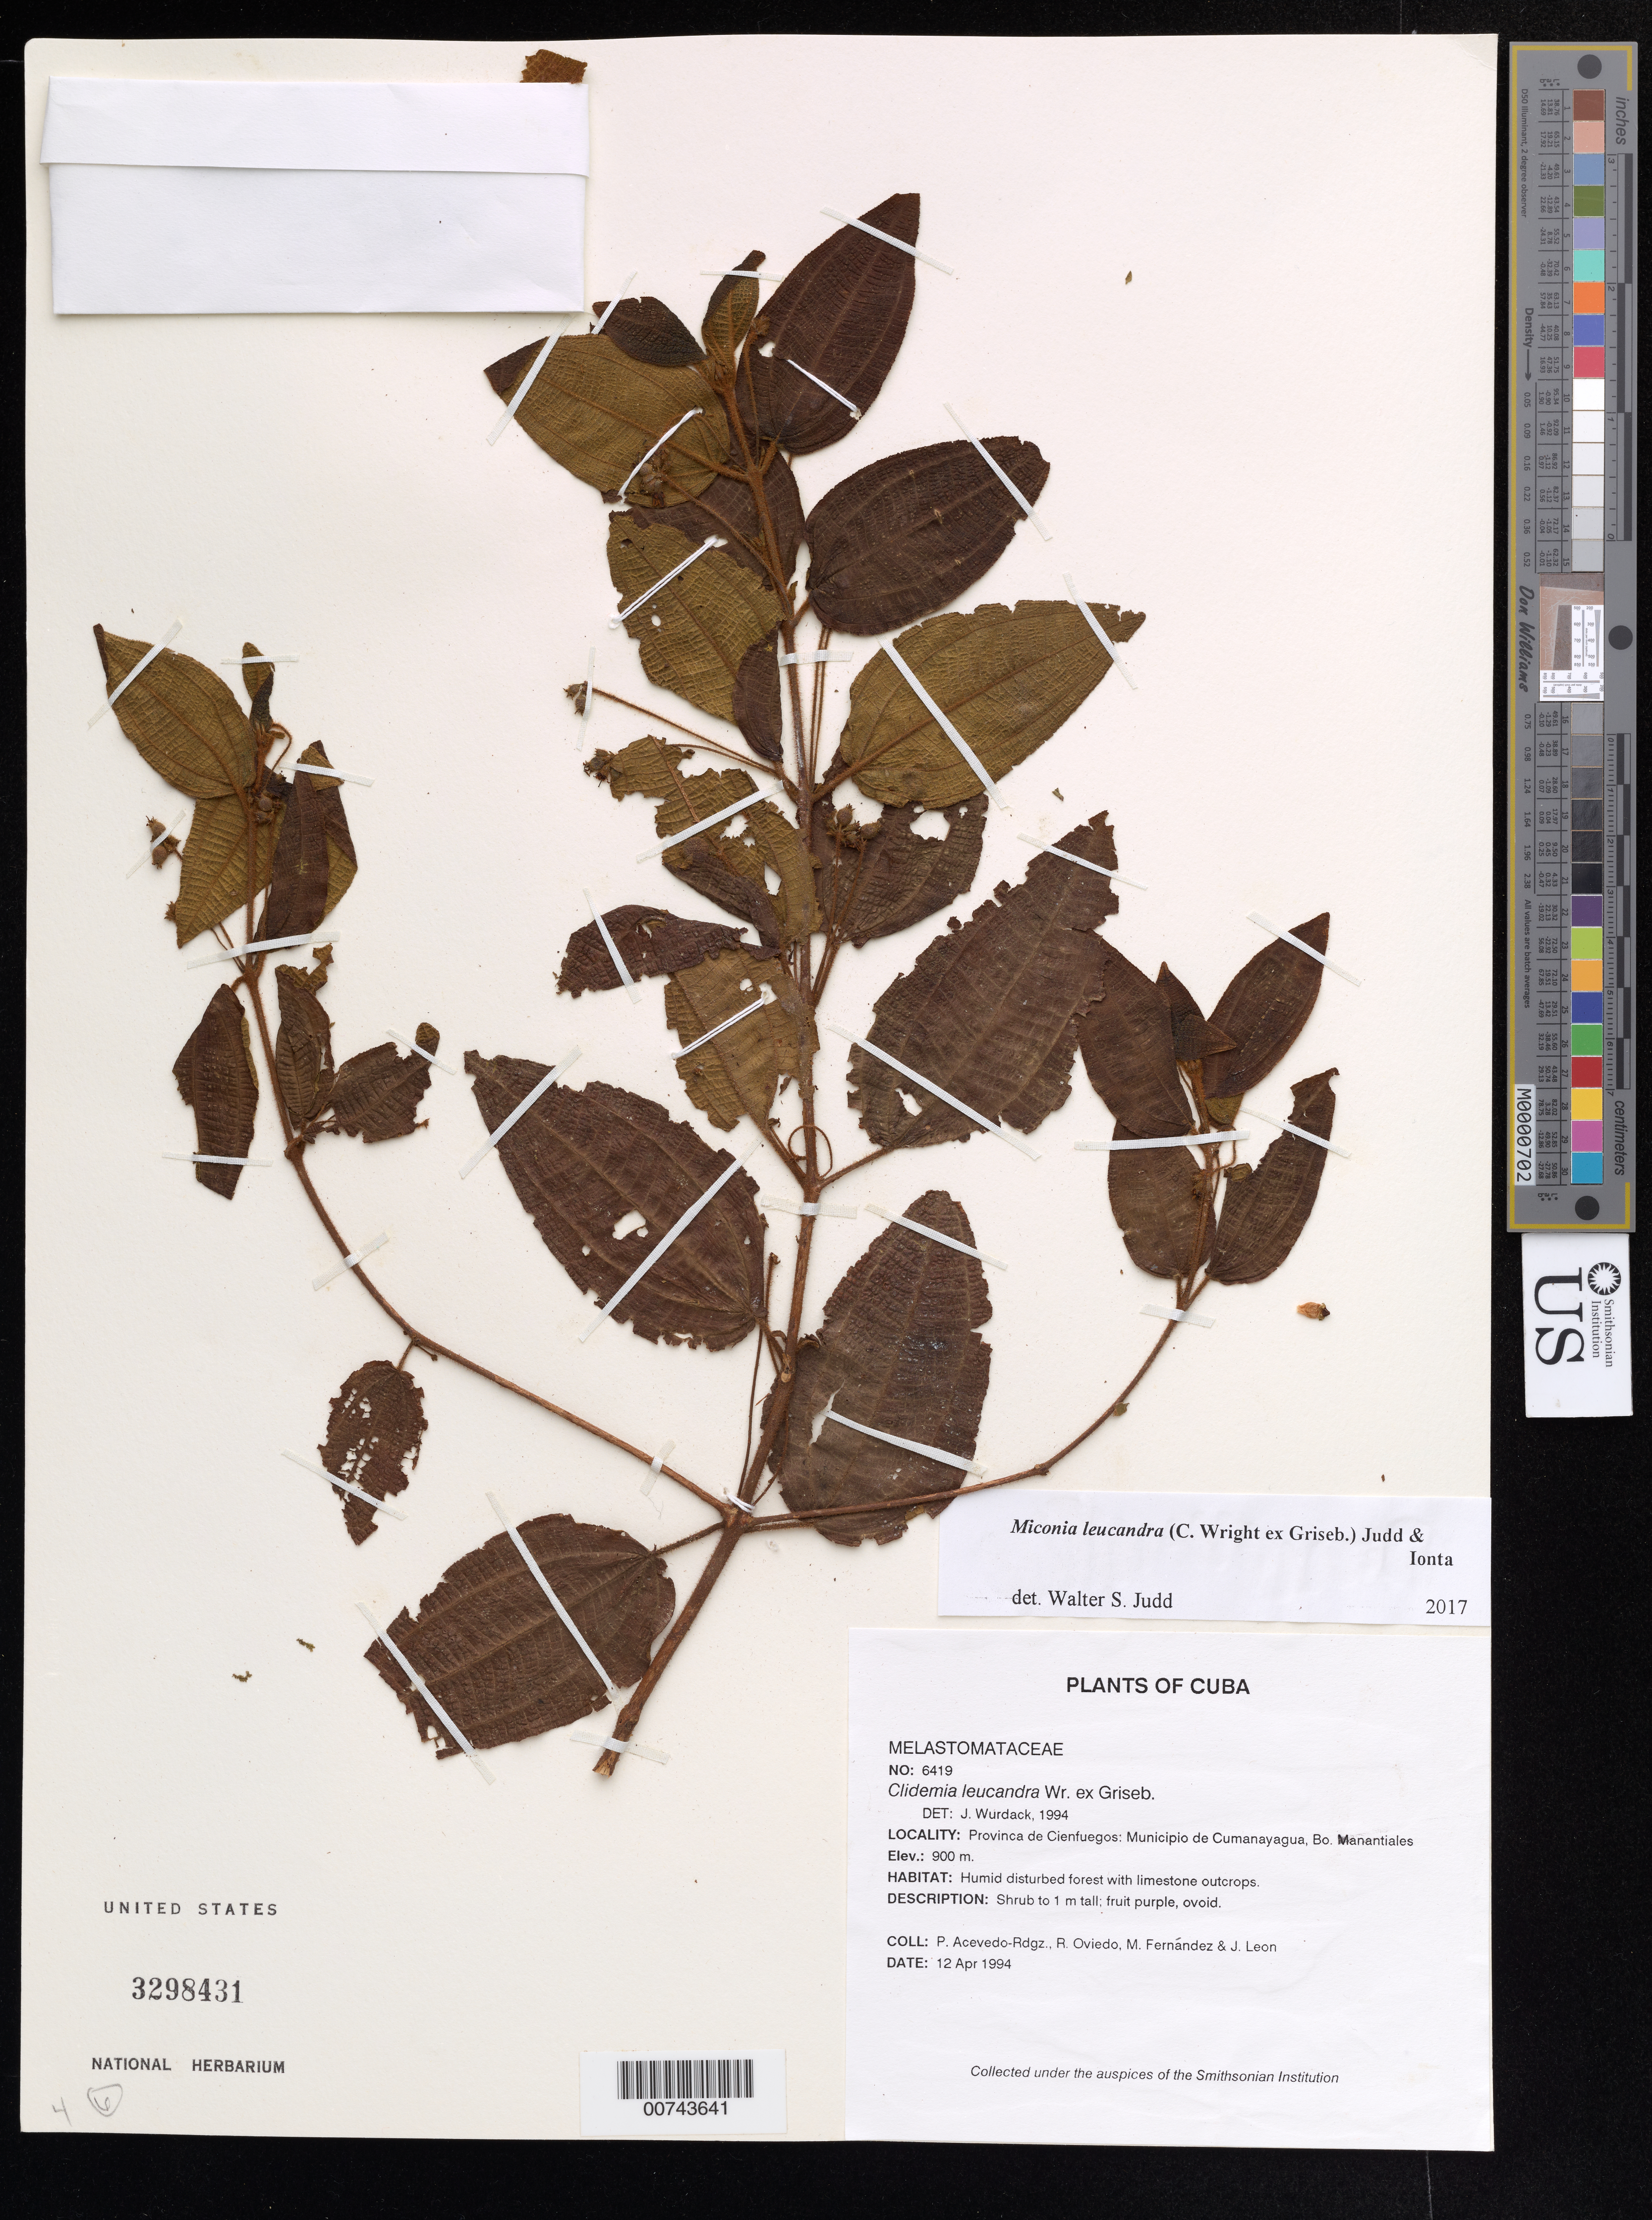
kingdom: Plantae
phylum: Tracheophyta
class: Magnoliopsida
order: Myrtales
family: Melastomataceae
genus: Miconia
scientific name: Miconia leucandra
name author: (C. Wright ex Griseb.) Judd & Ionta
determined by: Judd, Walter S.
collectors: P. Acevedo-Rodr., R. Oviedo, M. Fernández & J. León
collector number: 6419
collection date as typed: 12 Apr 1994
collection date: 1994-04-12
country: Cuba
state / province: Cienfuegos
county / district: Municipio de Cumanayagua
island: Cuba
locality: Bo Manantiales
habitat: Humid disturbed forest with limestone outcrops.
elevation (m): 900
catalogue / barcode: US 3298431